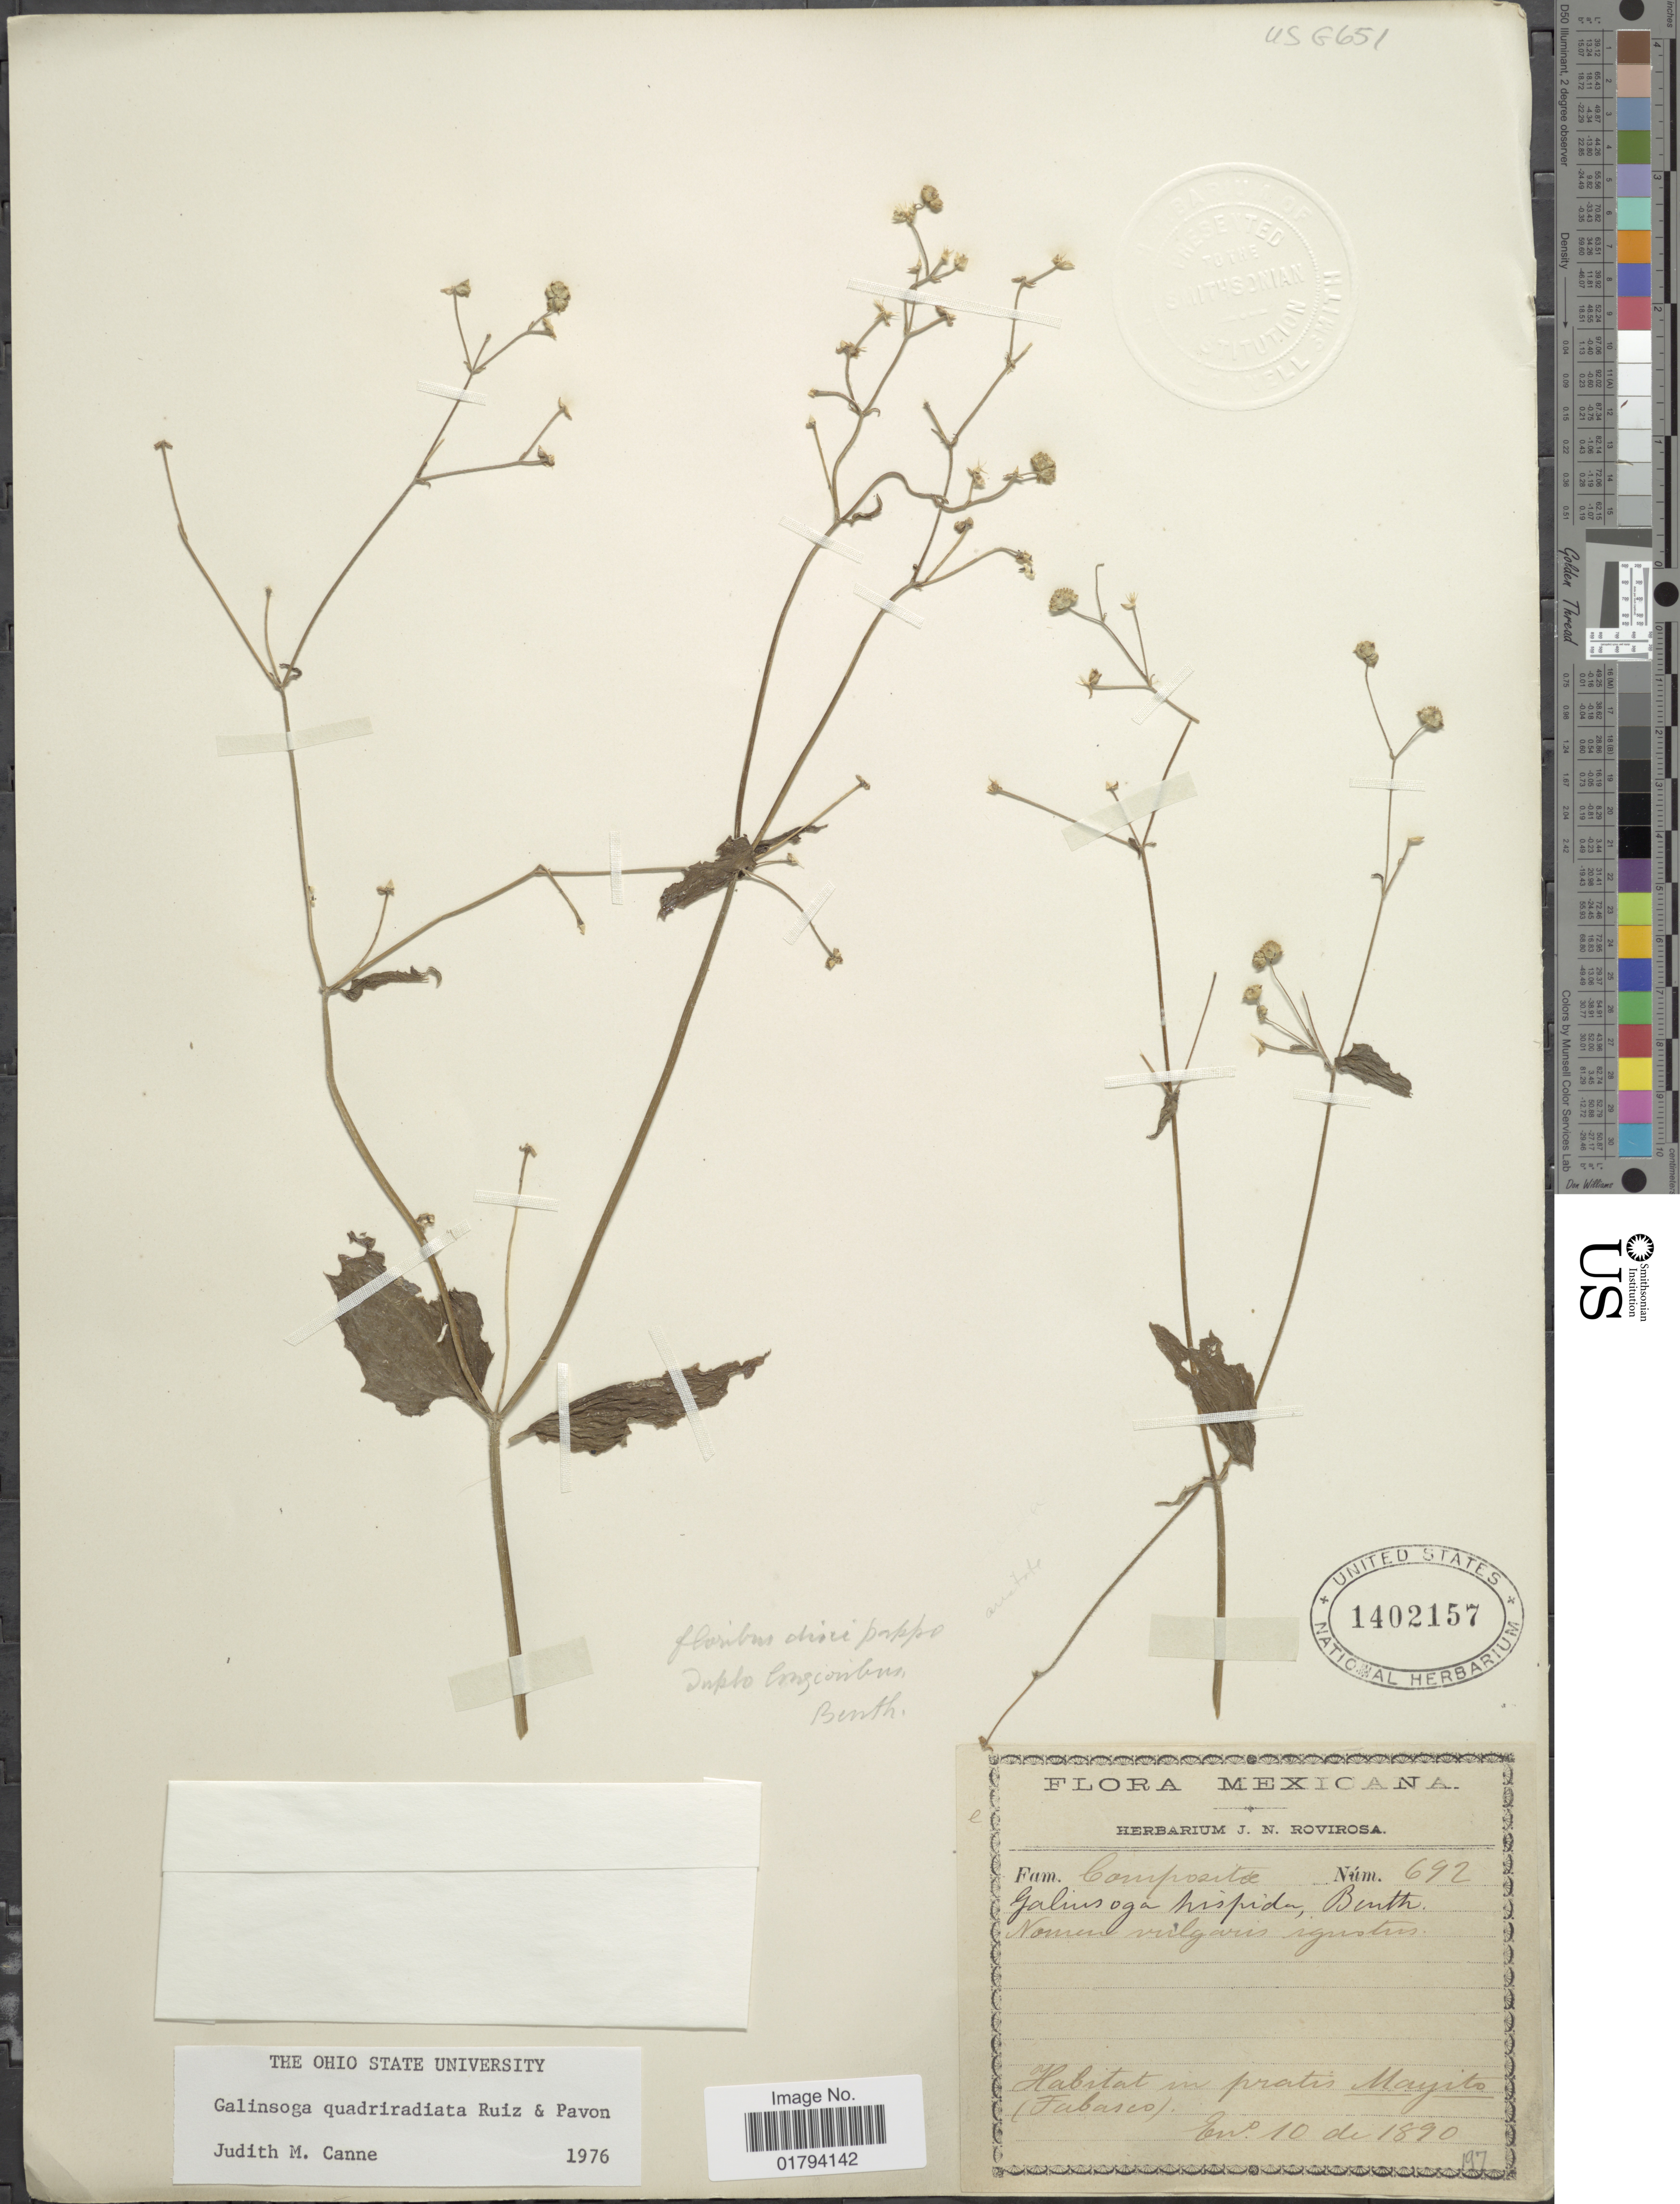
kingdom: Plantae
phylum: Tracheophyta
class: Magnoliopsida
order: Asterales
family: Asteraceae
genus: Galinsoga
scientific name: Galinsoga quadriradiata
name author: Ruiz & Pav.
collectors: ex herb. J.N. Rovirosa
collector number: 692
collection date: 1890-01-10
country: Mexico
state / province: Tabasco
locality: Habitat in pratis Mayito.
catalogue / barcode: US 1402157